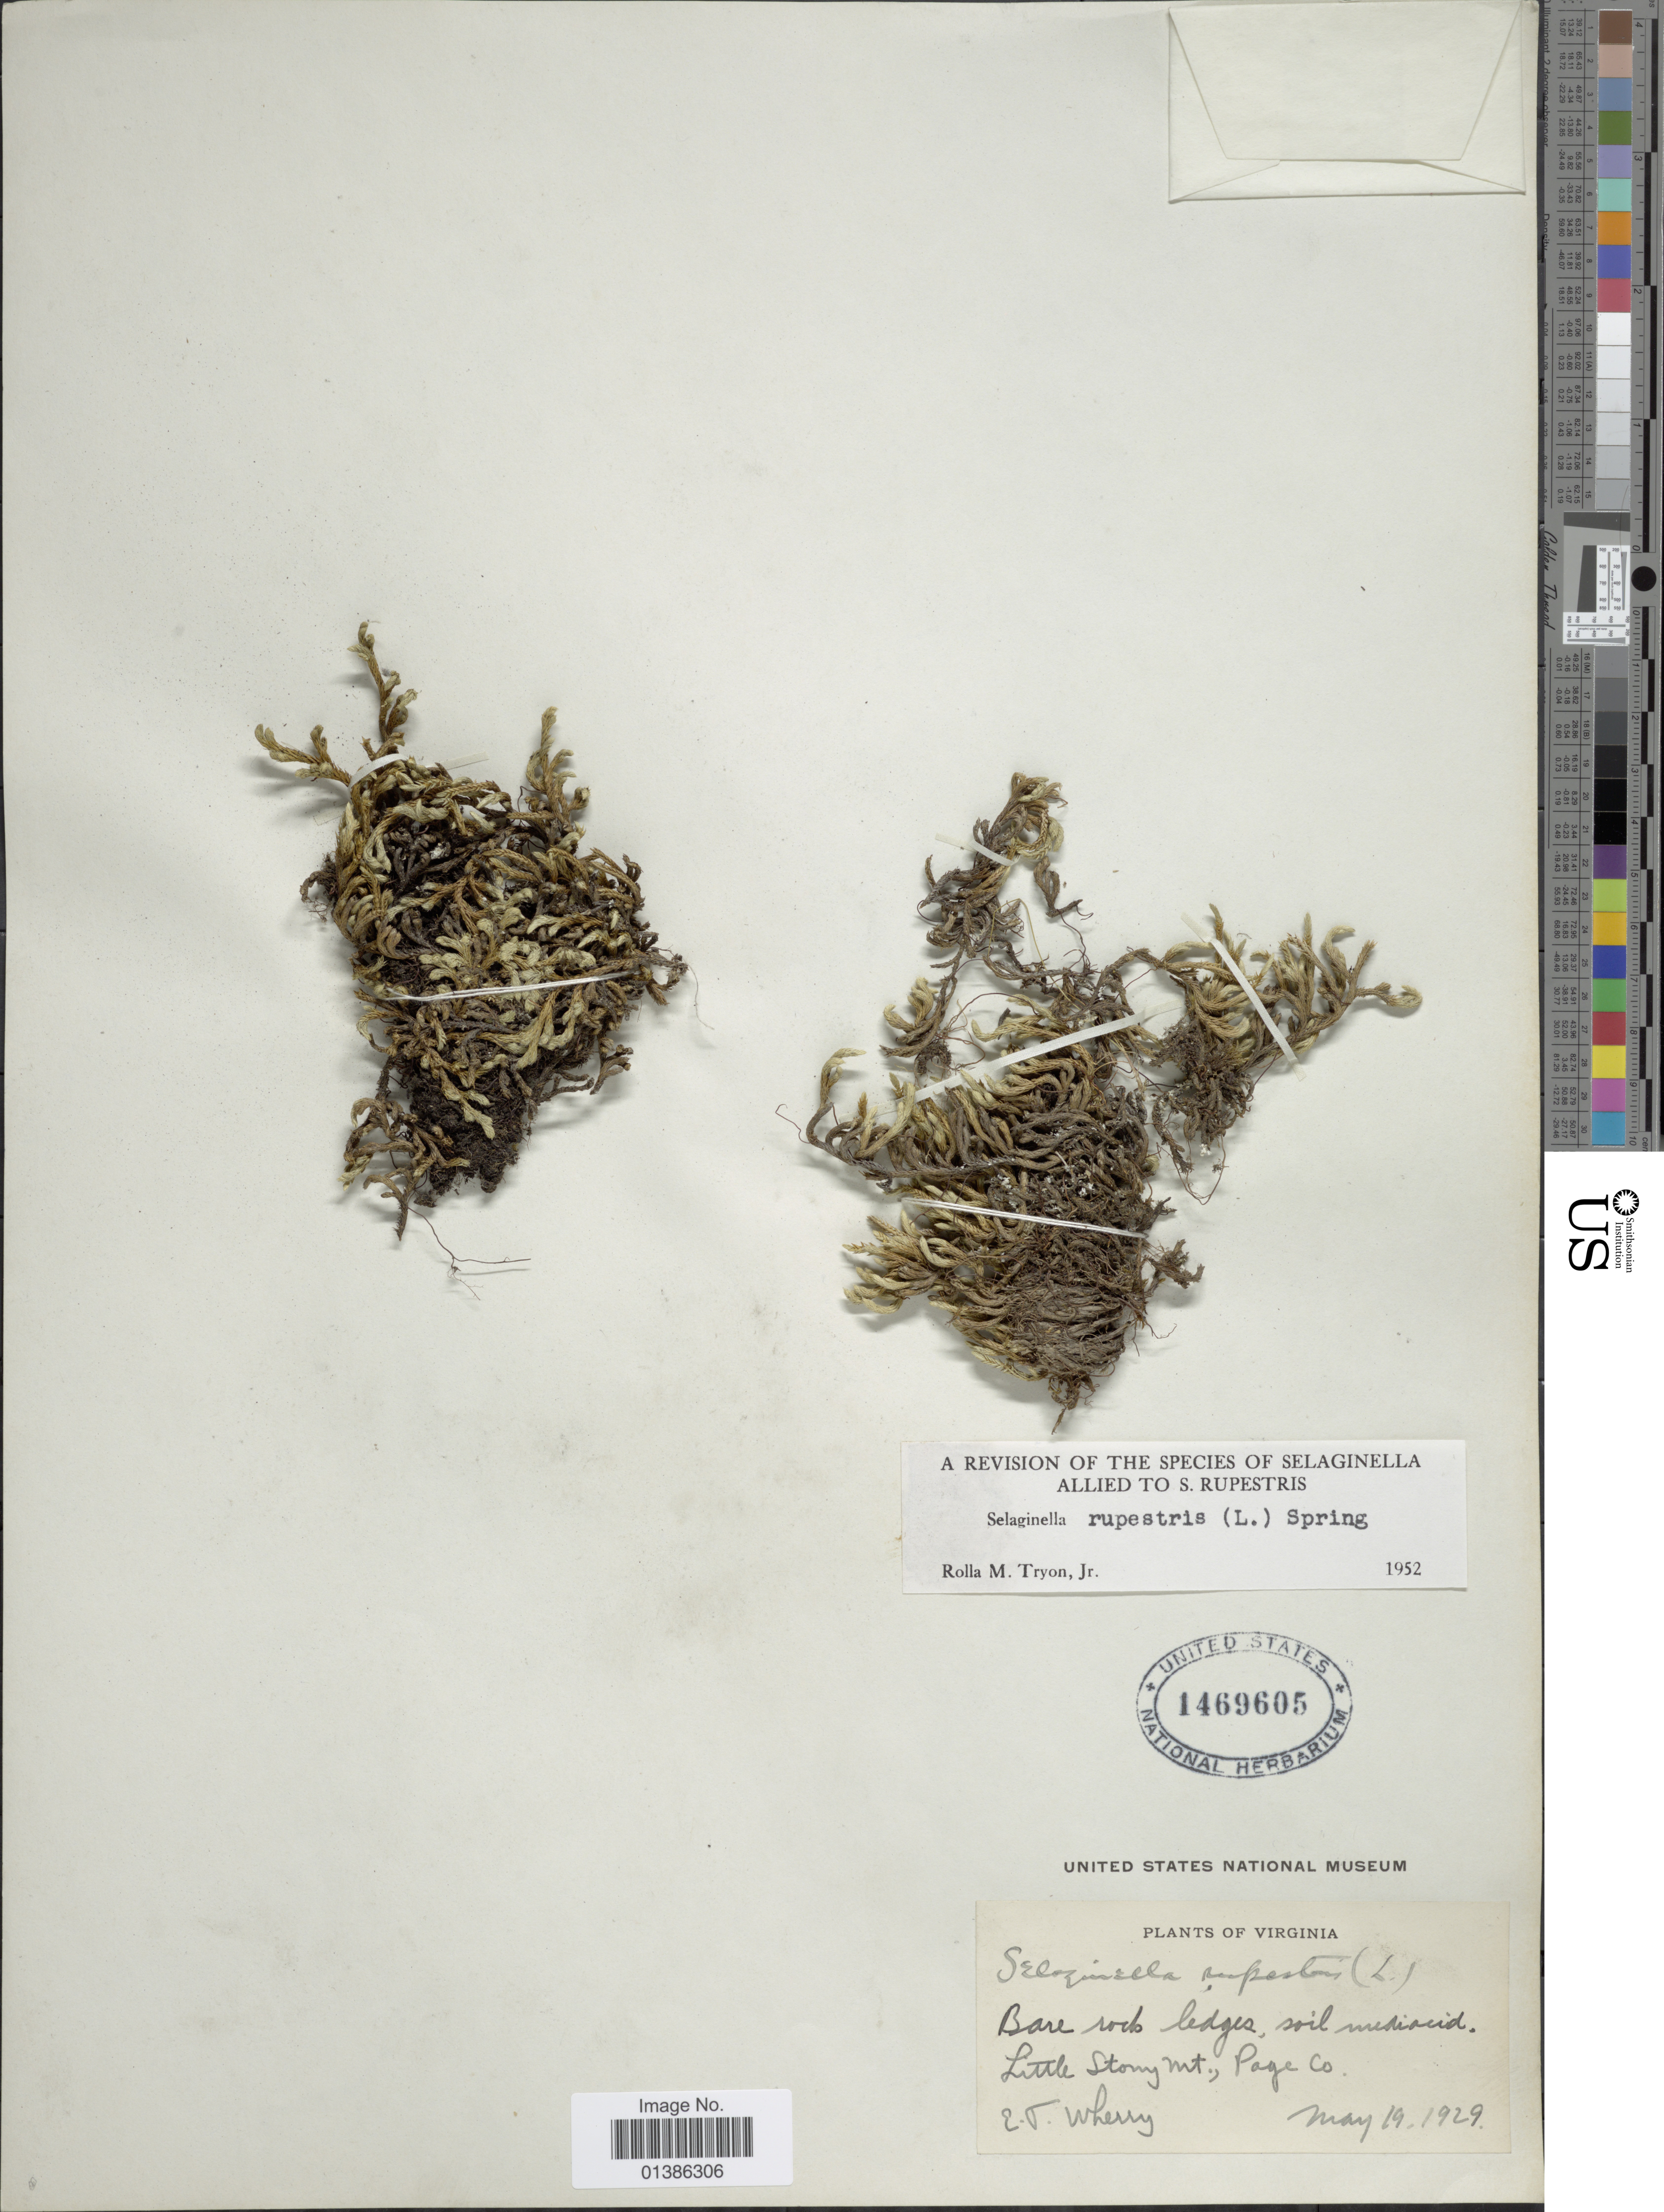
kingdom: Plantae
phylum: Tracheophyta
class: Lycopodiopsida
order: Selaginellales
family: Selaginellaceae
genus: Selaginella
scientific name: Selaginella rupestris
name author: (L.) Spring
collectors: E. T. Wherry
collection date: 1929-05-19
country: United States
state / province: Virginia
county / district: Page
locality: Little Stony Mt., Page Co.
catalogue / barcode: US 1469605